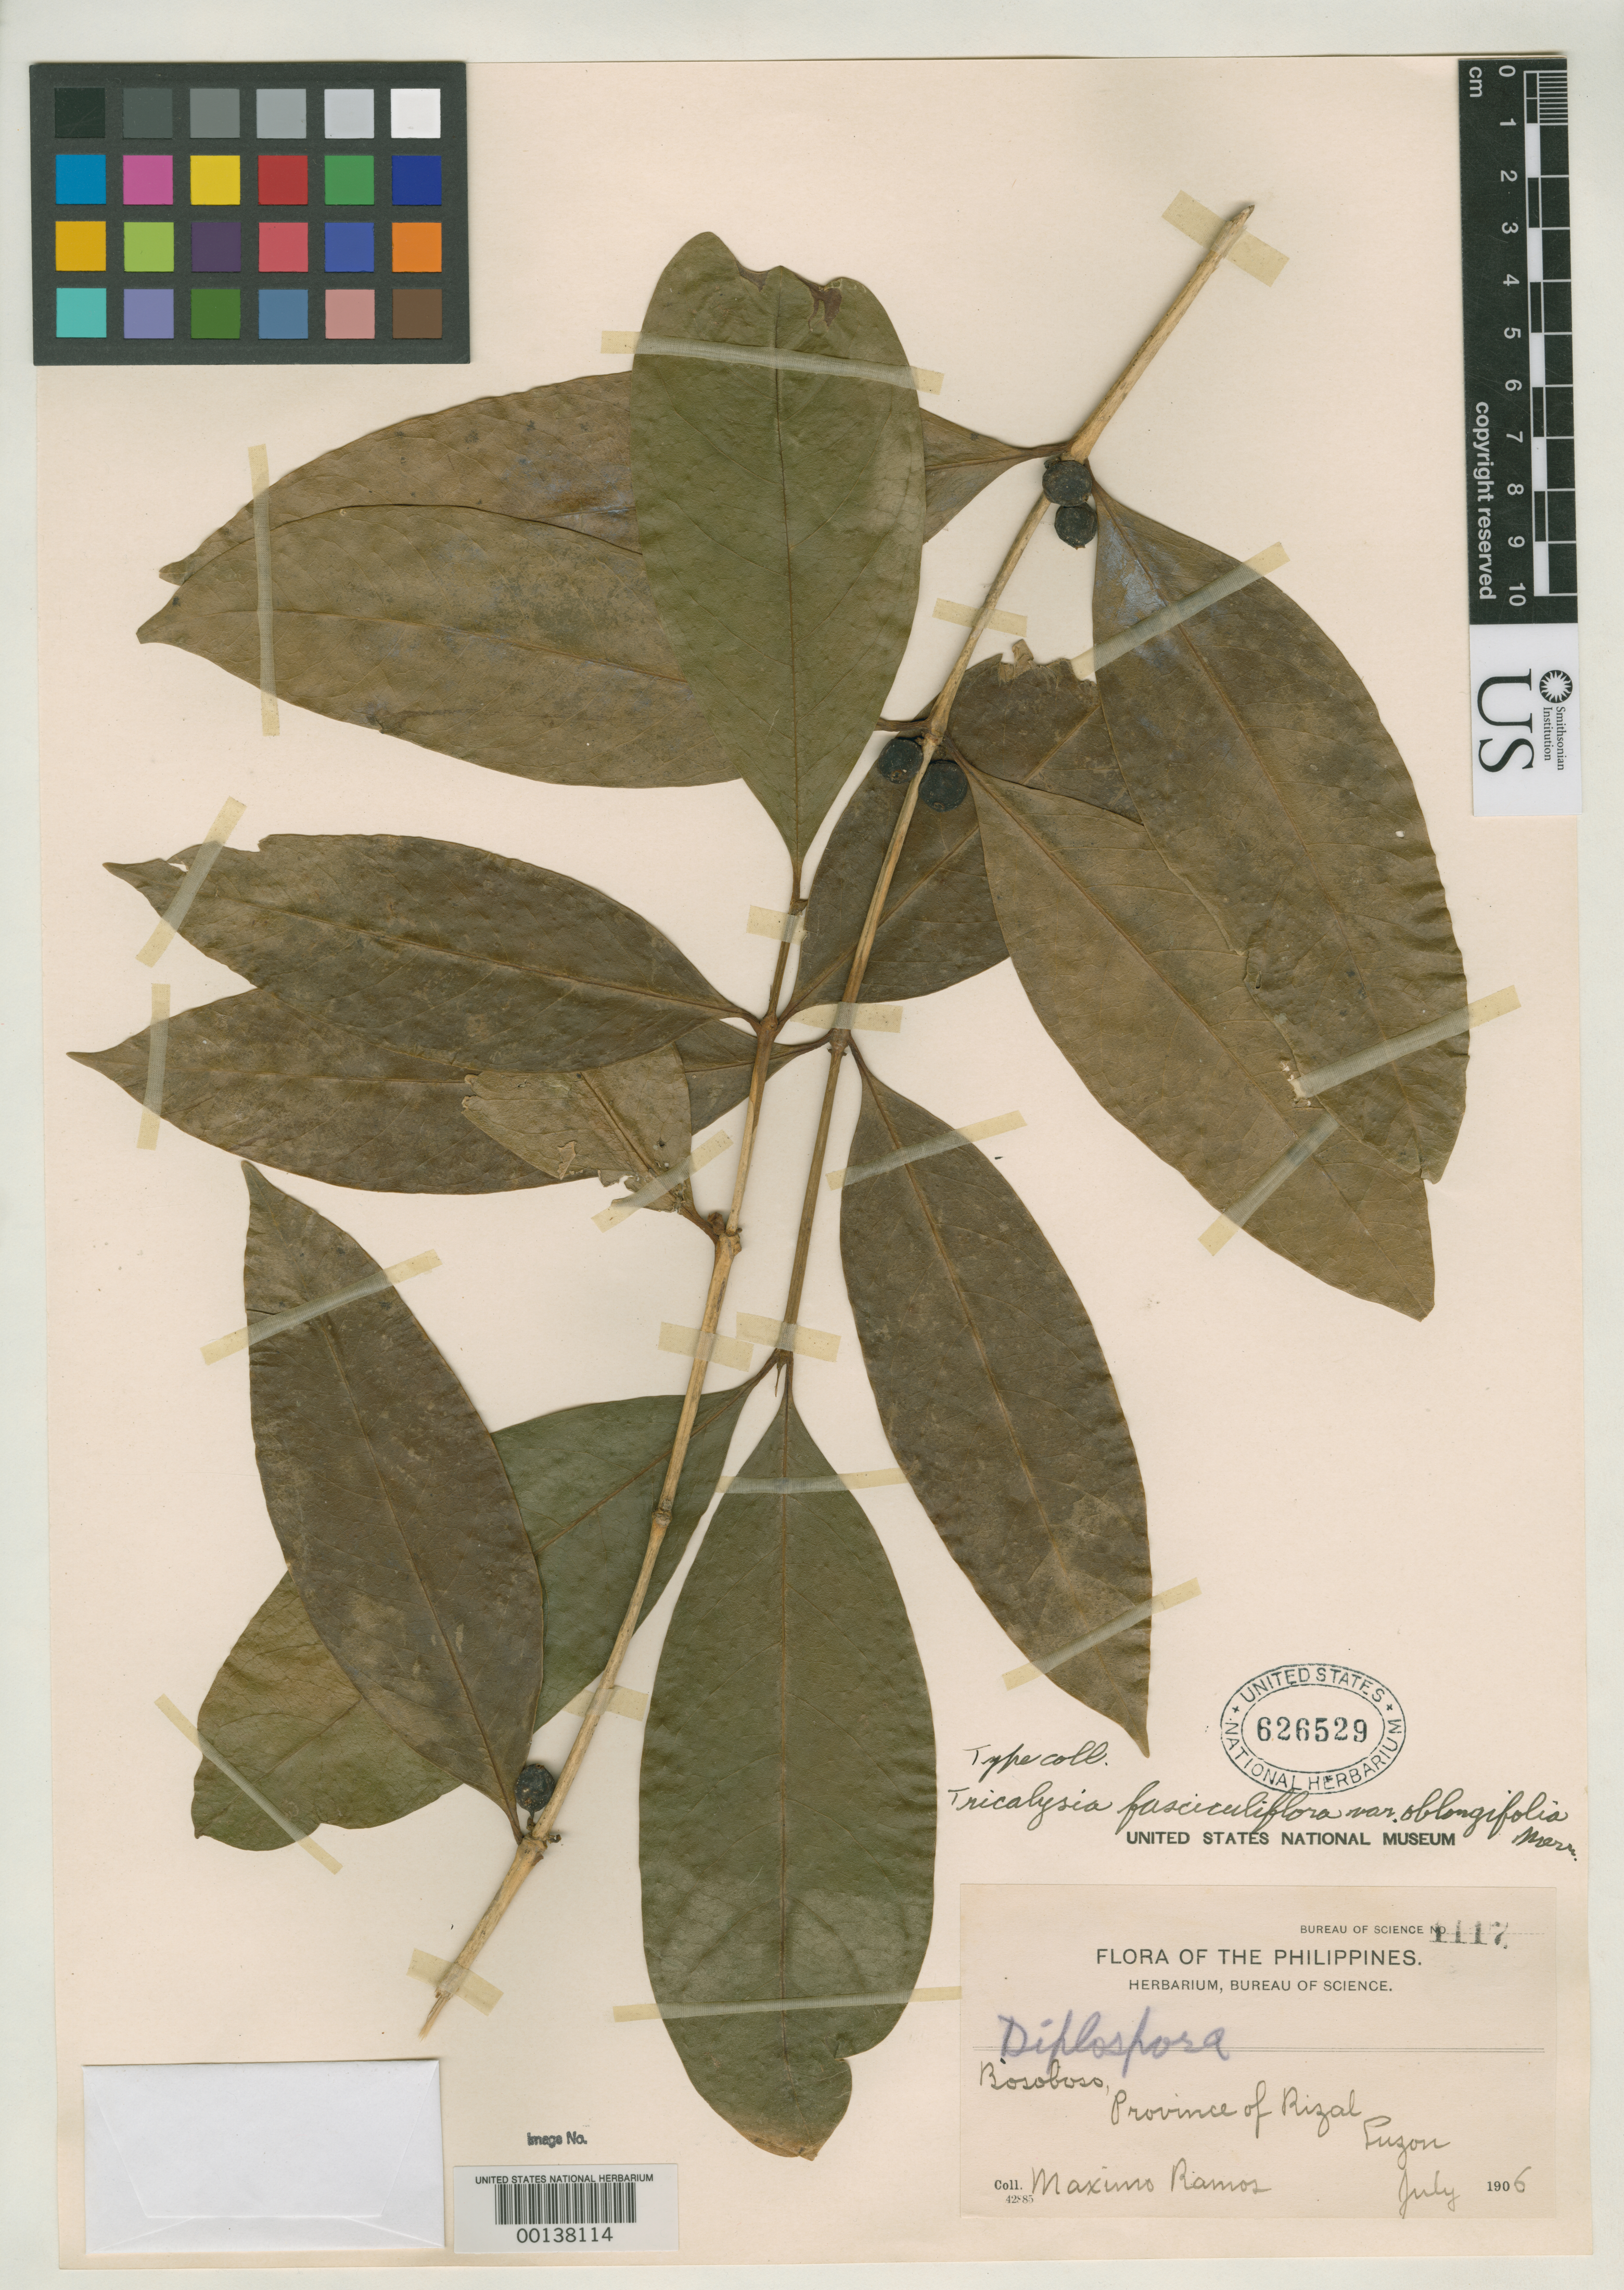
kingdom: Plantae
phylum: Tracheophyta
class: Magnoliopsida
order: Gentianales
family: Rubiaceae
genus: Tricalysia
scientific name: Tricalysia fasciculiflora var. oblongifolia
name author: Merr.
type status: Isotype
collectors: M. Ramos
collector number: Bur. Sci. 1117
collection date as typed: Jul 1906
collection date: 1906-07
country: Philippines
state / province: Calabarzon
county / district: Rizal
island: Luzon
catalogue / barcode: US 626529